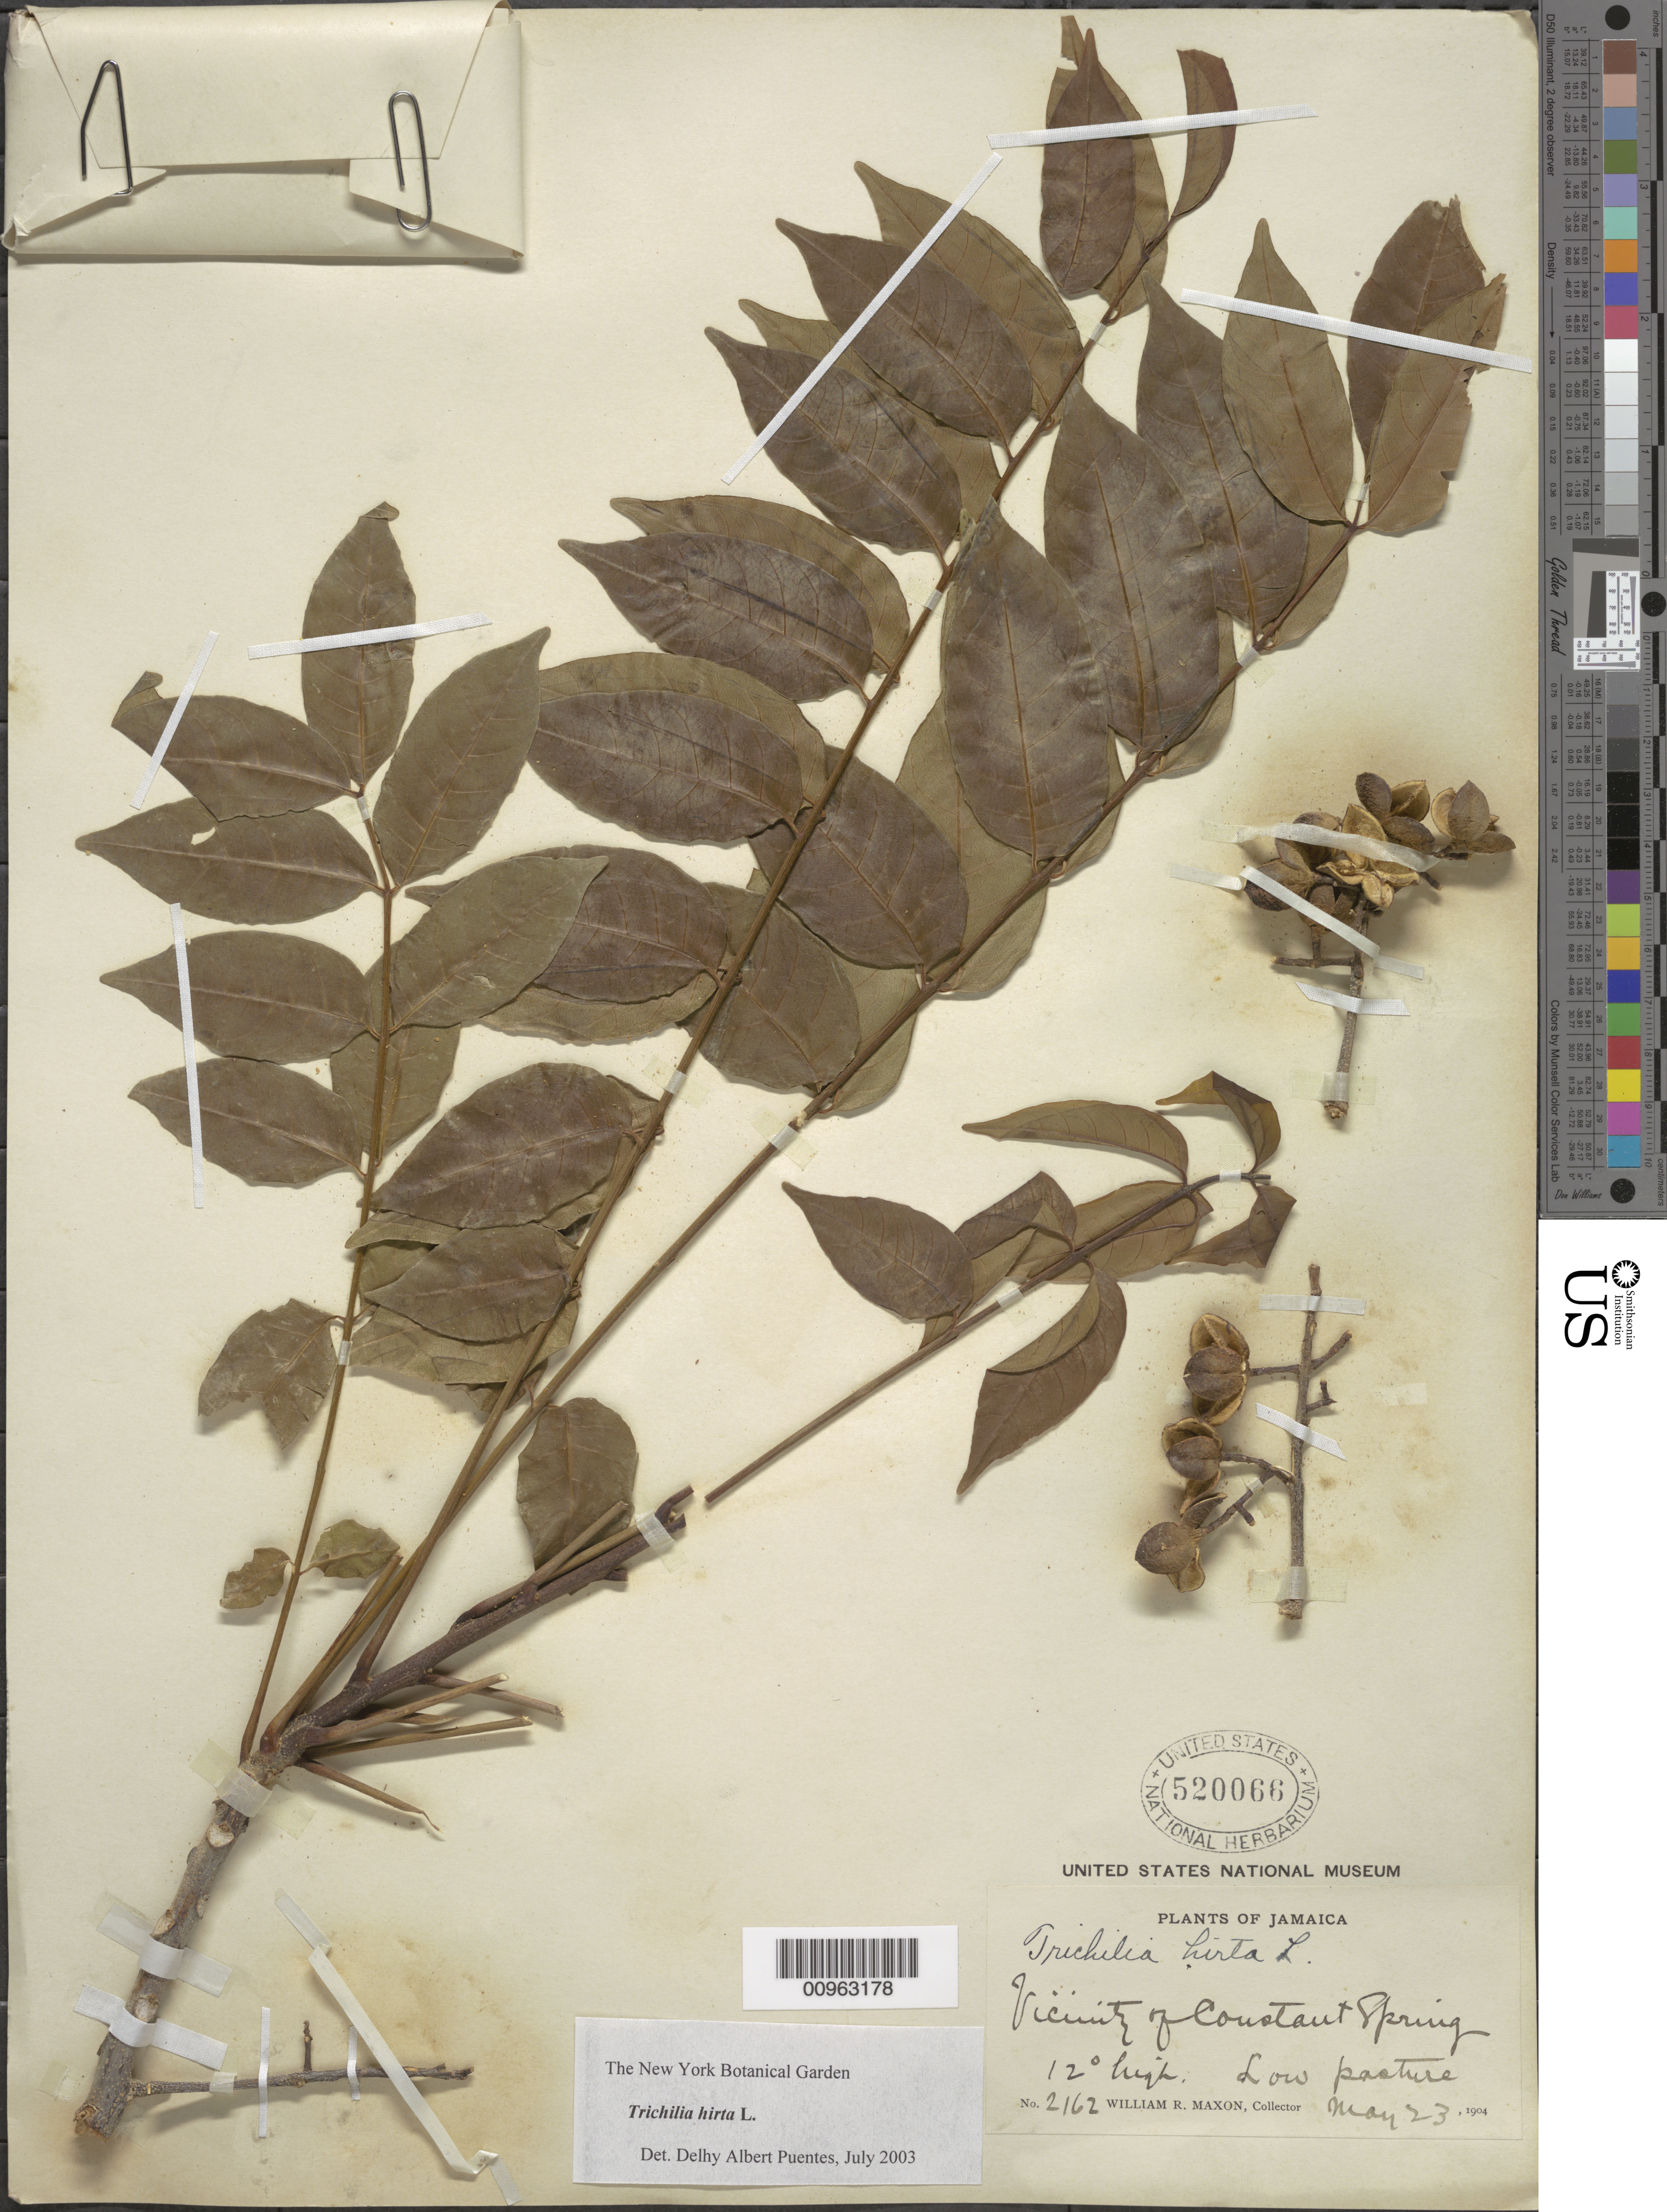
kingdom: Plantae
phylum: Tracheophyta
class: Magnoliopsida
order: Sapindales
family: Meliaceae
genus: Trichilia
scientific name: Trichilia hirta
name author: L.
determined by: Puentes, D. A.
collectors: W. R. Maxon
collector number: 2162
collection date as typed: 23 May 1904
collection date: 1904-05-23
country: Jamaica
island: Jamaica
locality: Vicinity of Constant Spring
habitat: Low pasture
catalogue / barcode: US 520066